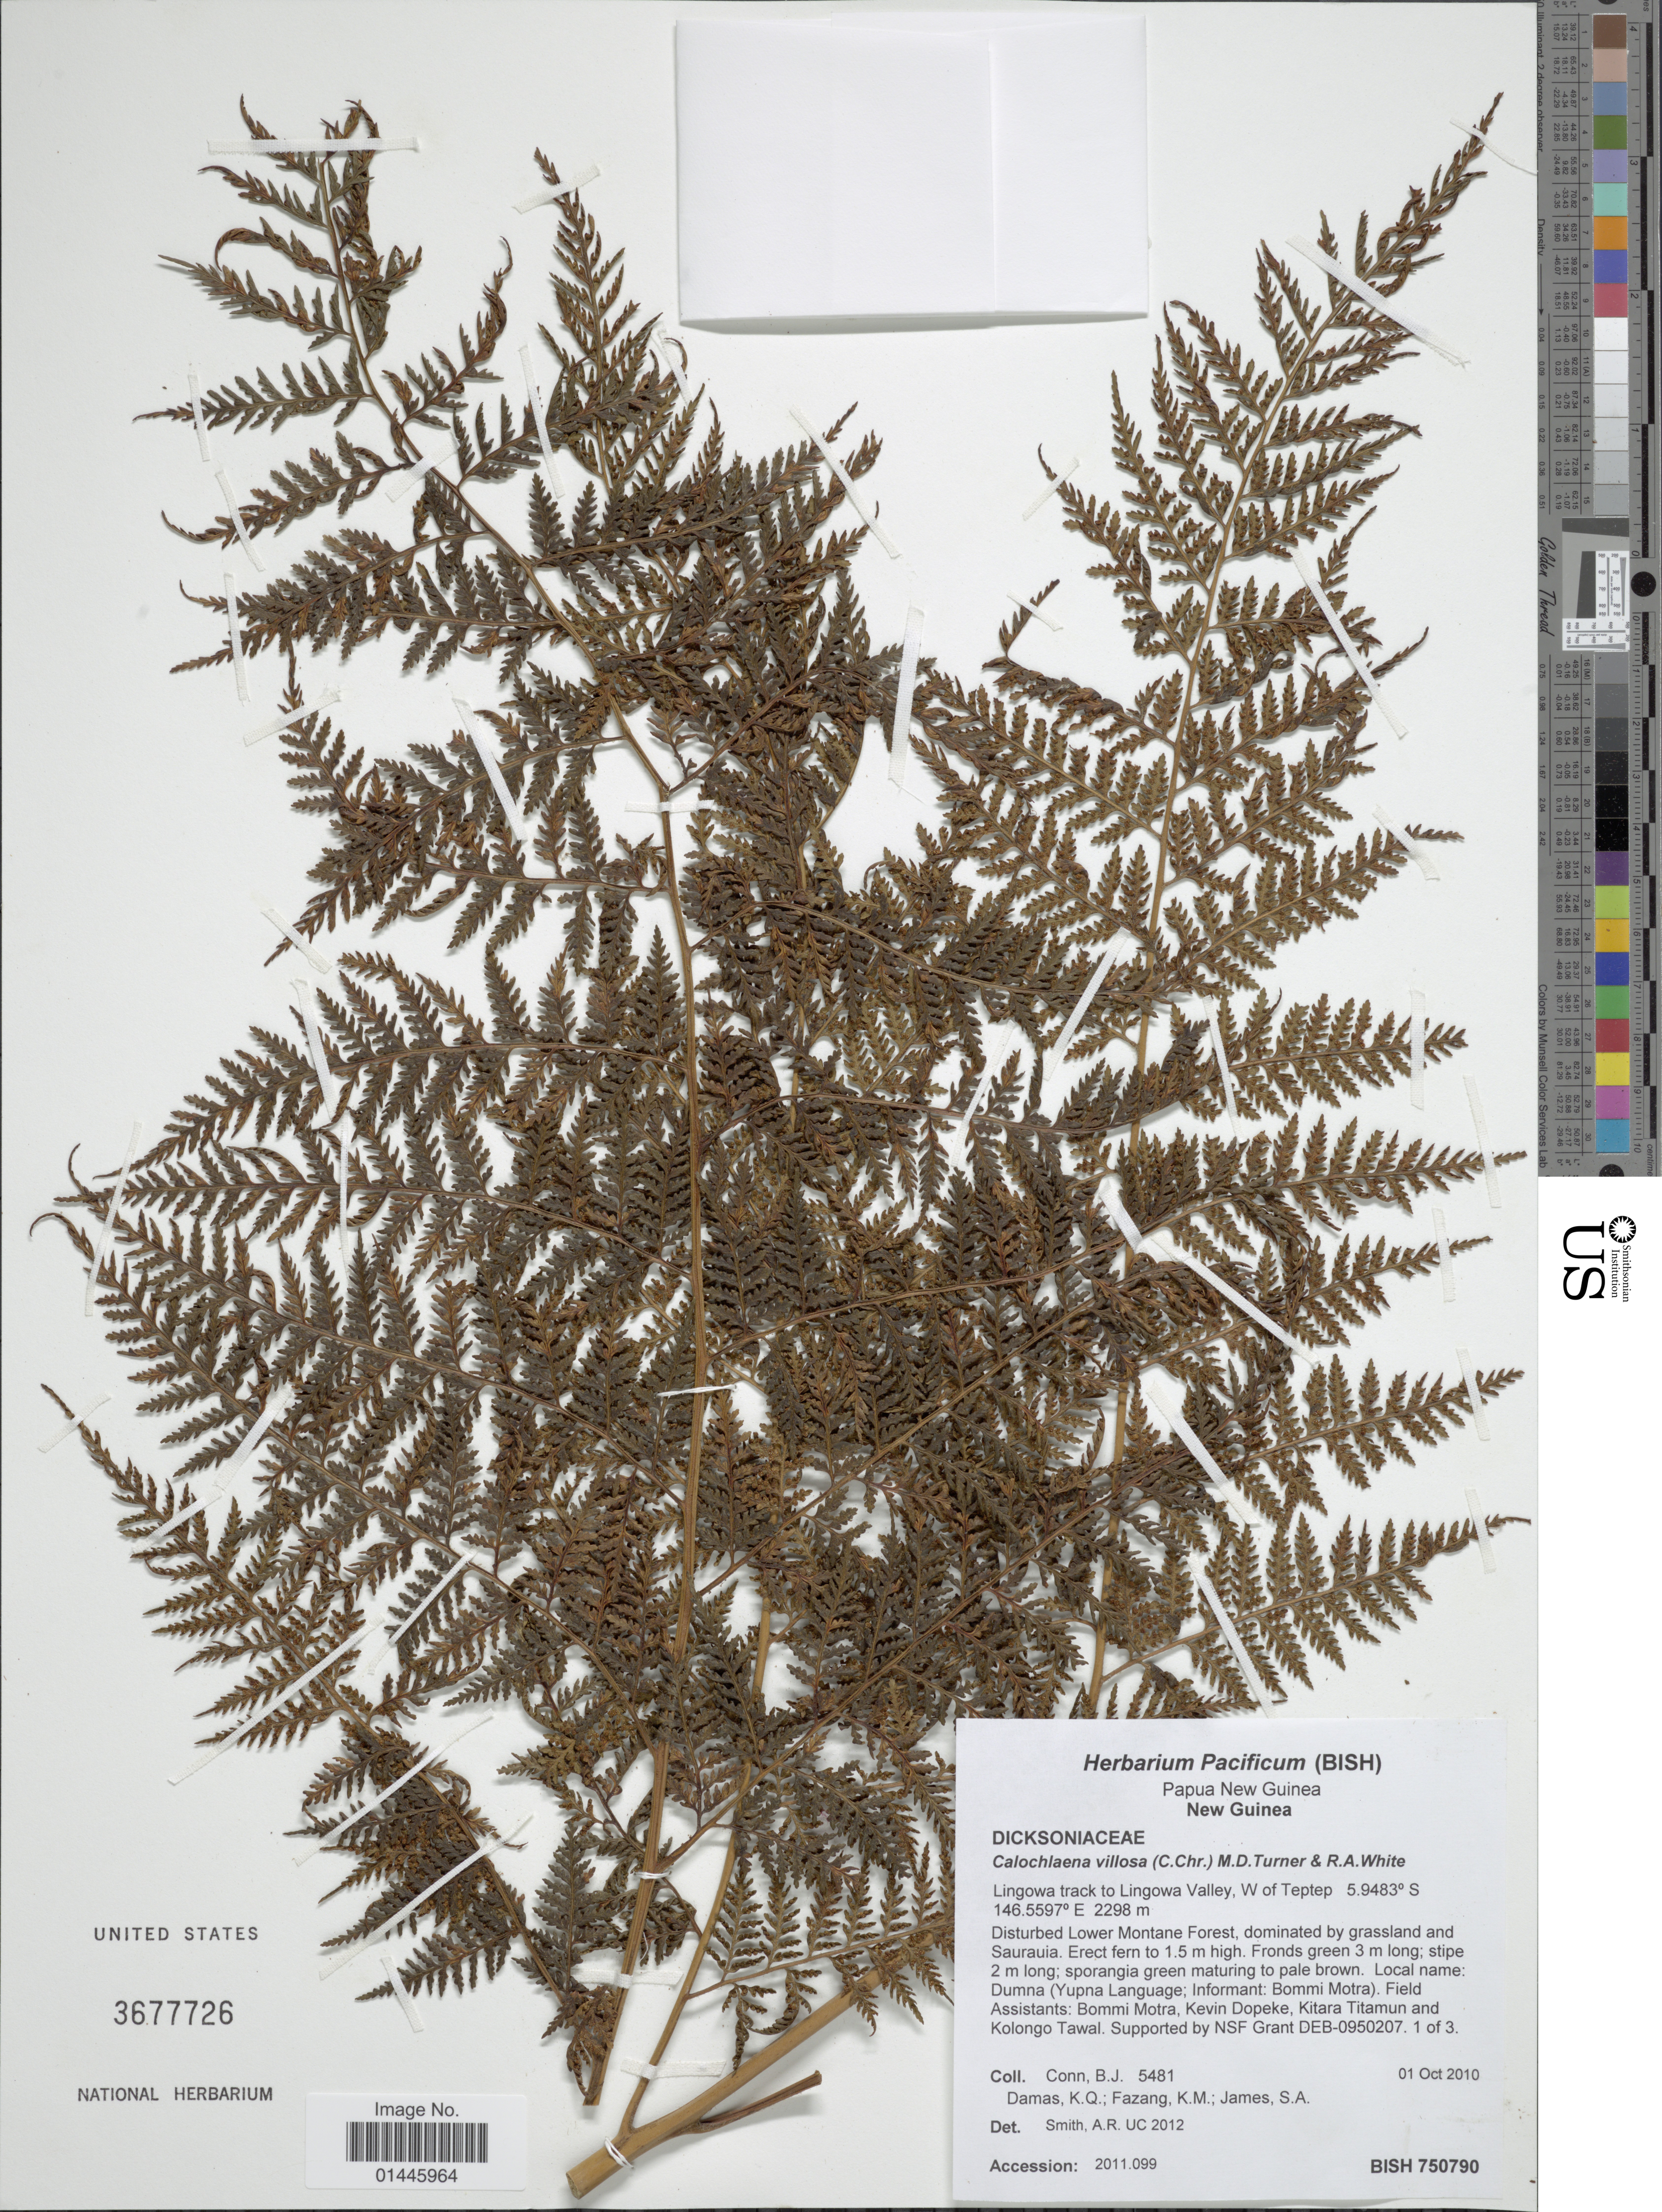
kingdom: Plantae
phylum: Tracheophyta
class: Polypodiopsida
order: Cyatheales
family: Dicksoniaceae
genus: Calochlaena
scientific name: Calochlaena villosa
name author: (C. Chr.) M.D. Turner & R.A. White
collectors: B. Conn, K. Damas, K. Fazang & S. James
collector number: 5481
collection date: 2010-10-01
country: Papua New Guinea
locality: New Guinea, Lingowa track to Lingowa Valley, W of Teptep.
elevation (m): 2298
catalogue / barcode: US 3677726